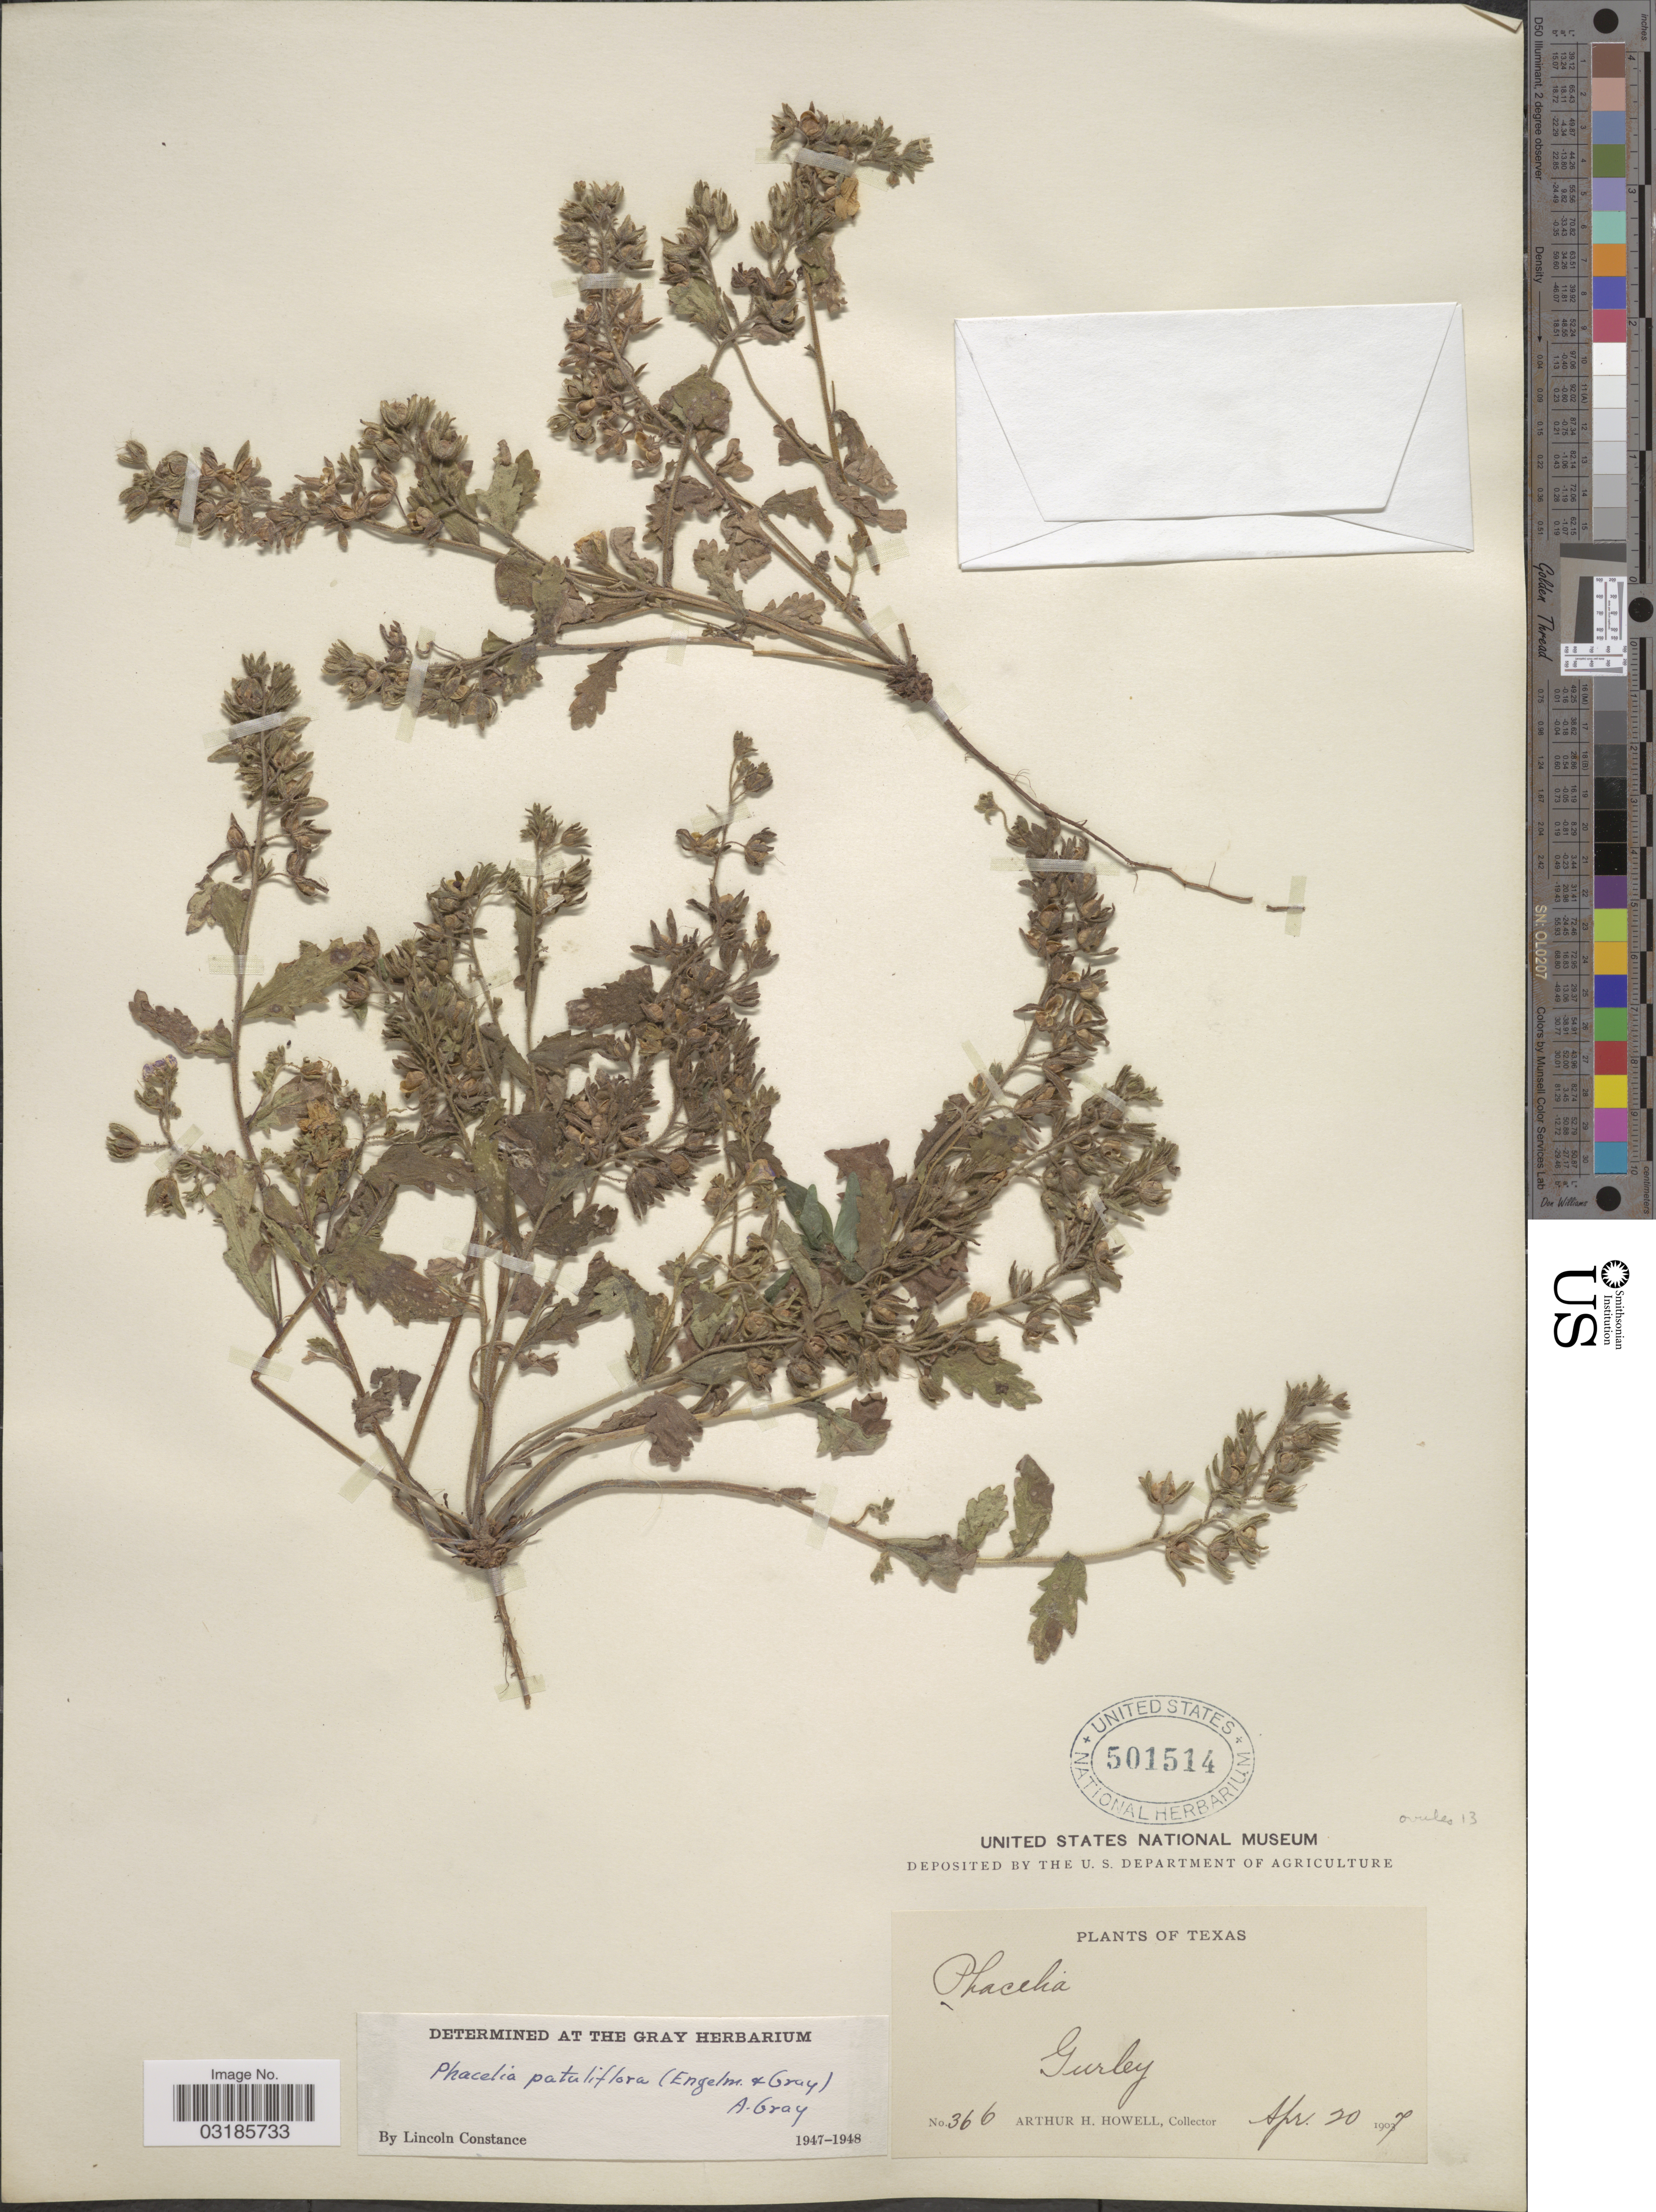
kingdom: Plantae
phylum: Tracheophyta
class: Magnoliopsida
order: Boraginales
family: Hydrophyllaceae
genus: Phacelia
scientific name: Phacelia patuliflora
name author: (Engelm. & A. Gray) A. Gray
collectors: A. H. Howell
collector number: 366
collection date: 1907-04-20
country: United States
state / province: Texas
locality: Gurley.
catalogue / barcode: US 501514